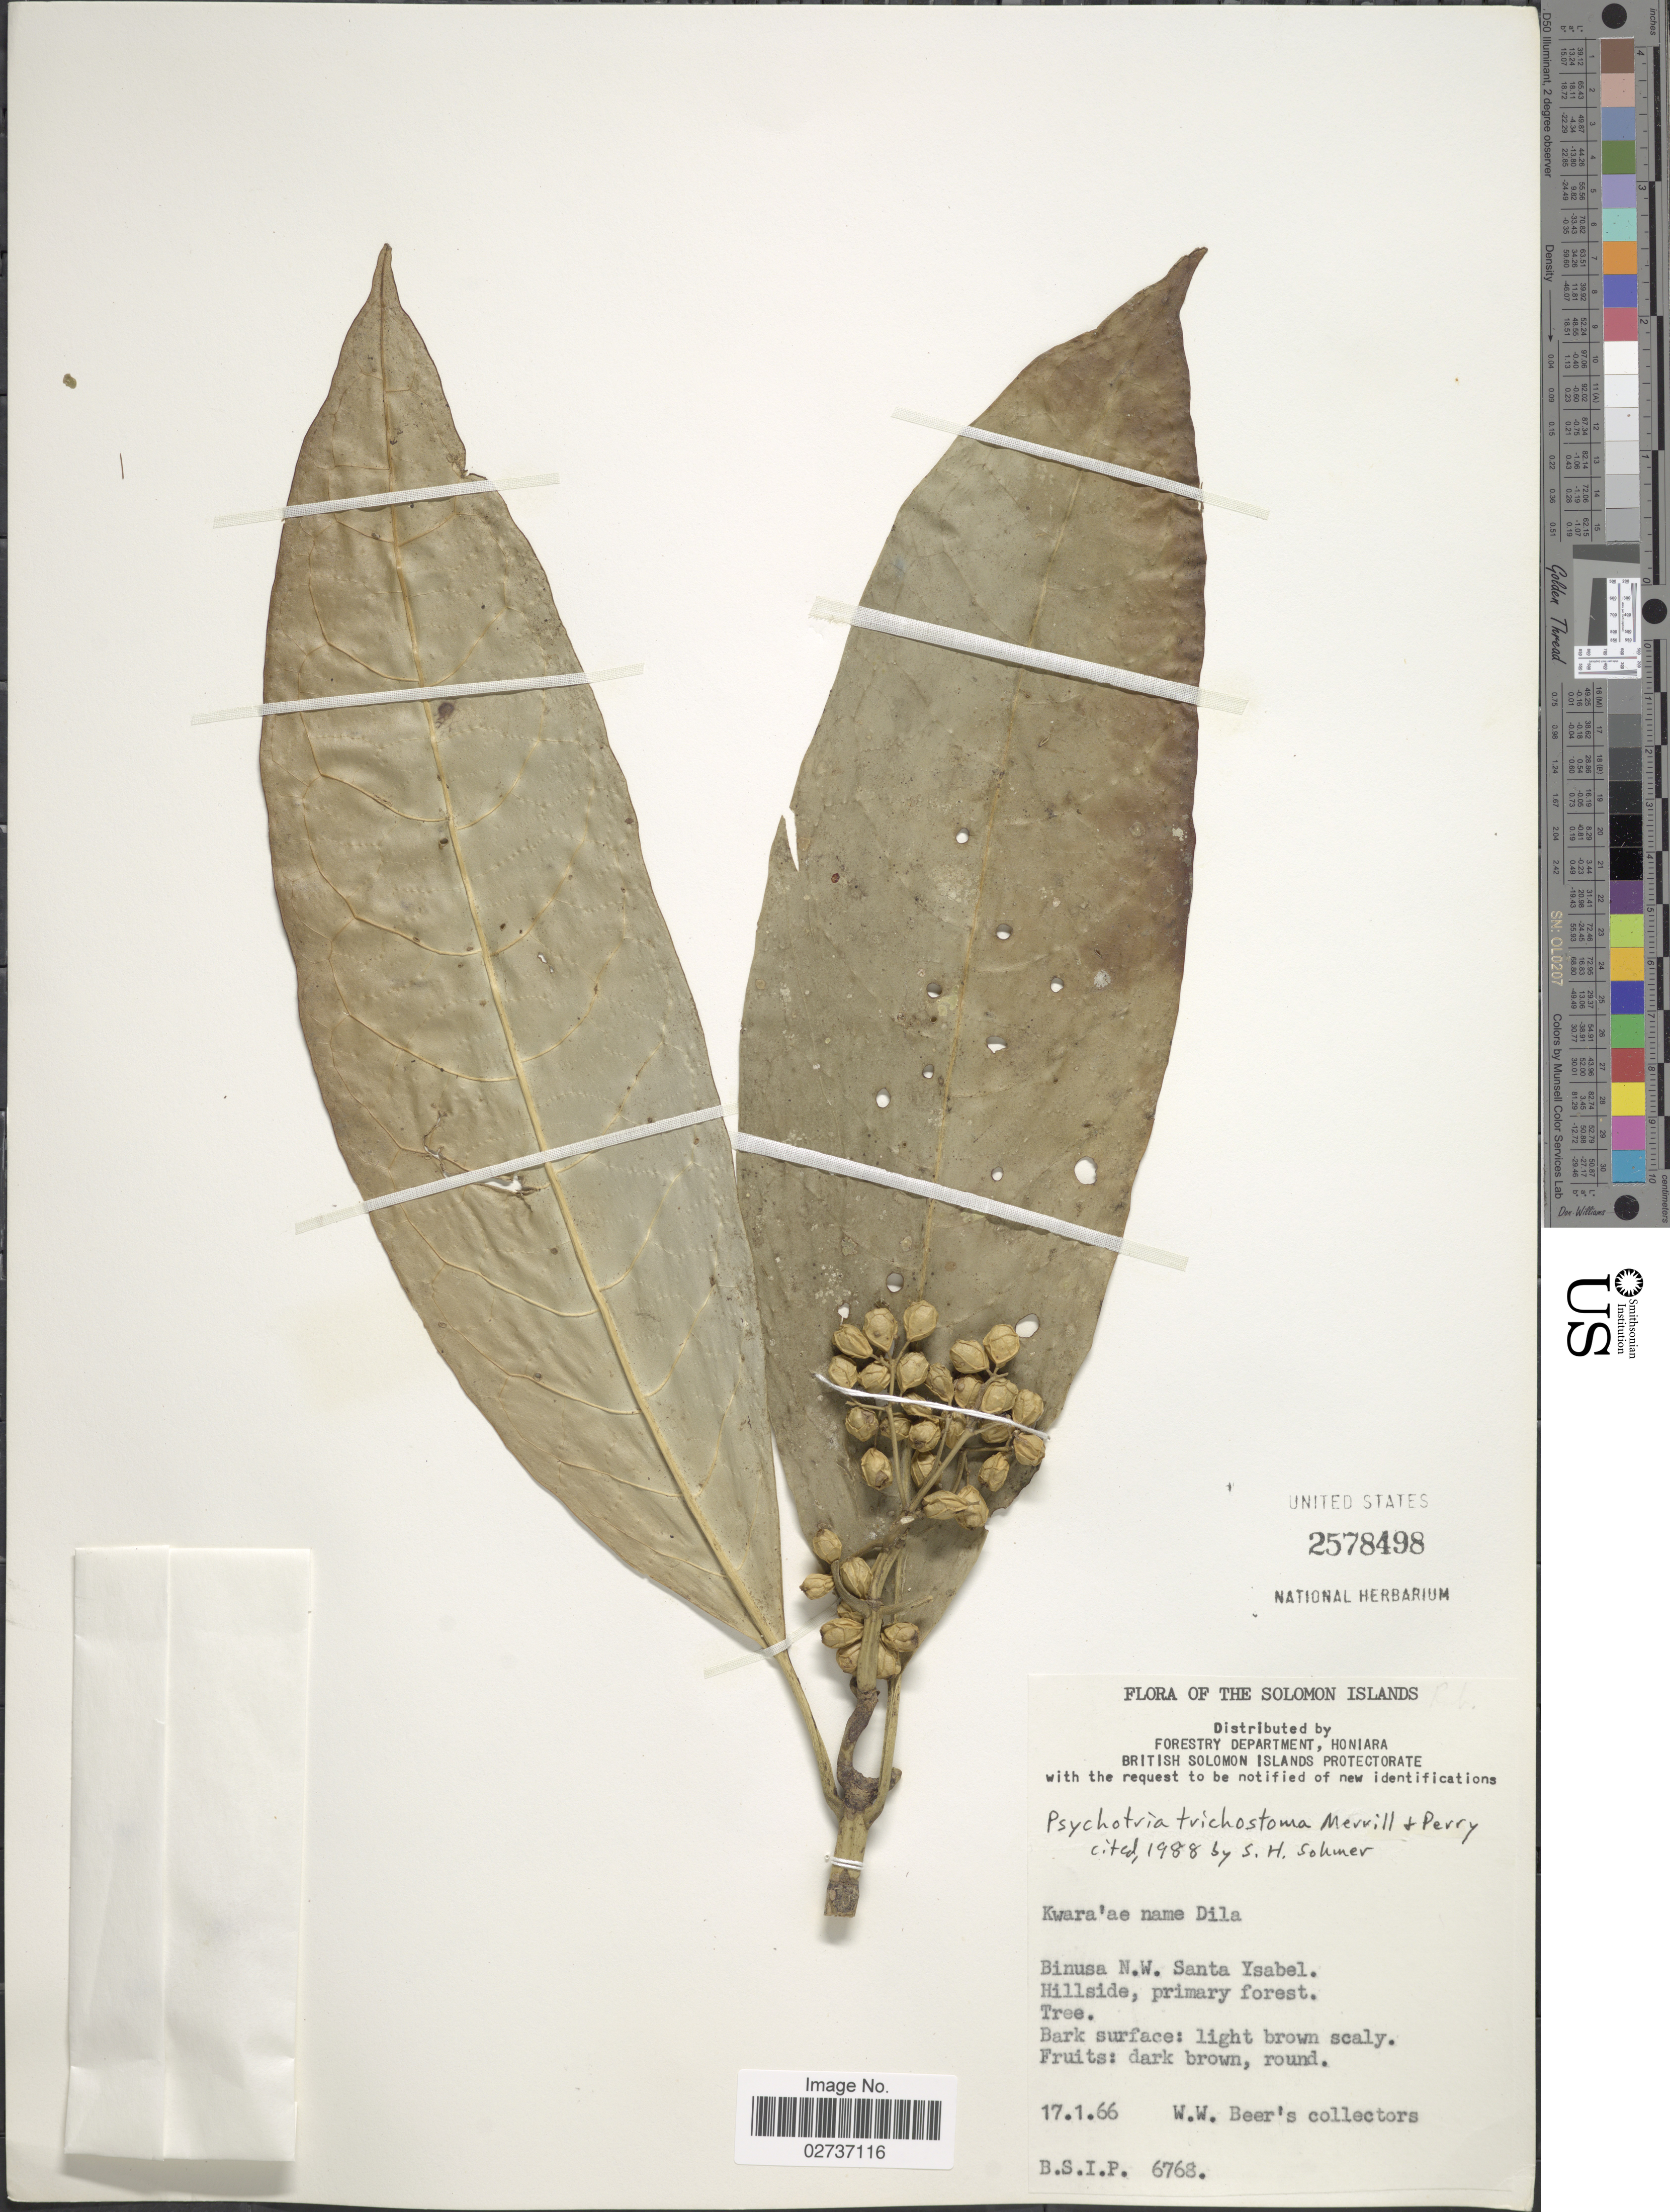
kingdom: Plantae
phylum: Tracheophyta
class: Magnoliopsida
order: Gentianales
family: Rubiaceae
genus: Psychotria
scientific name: Psychotria trichostoma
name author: Merr. & L.M. Perry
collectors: W. Beer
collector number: BSIP6768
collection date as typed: Transcribed d/m/y: 17/1/66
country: Solomon Islands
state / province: Solomon Islands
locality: Binusa N.W. Santa Ysabel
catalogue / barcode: US 2578498